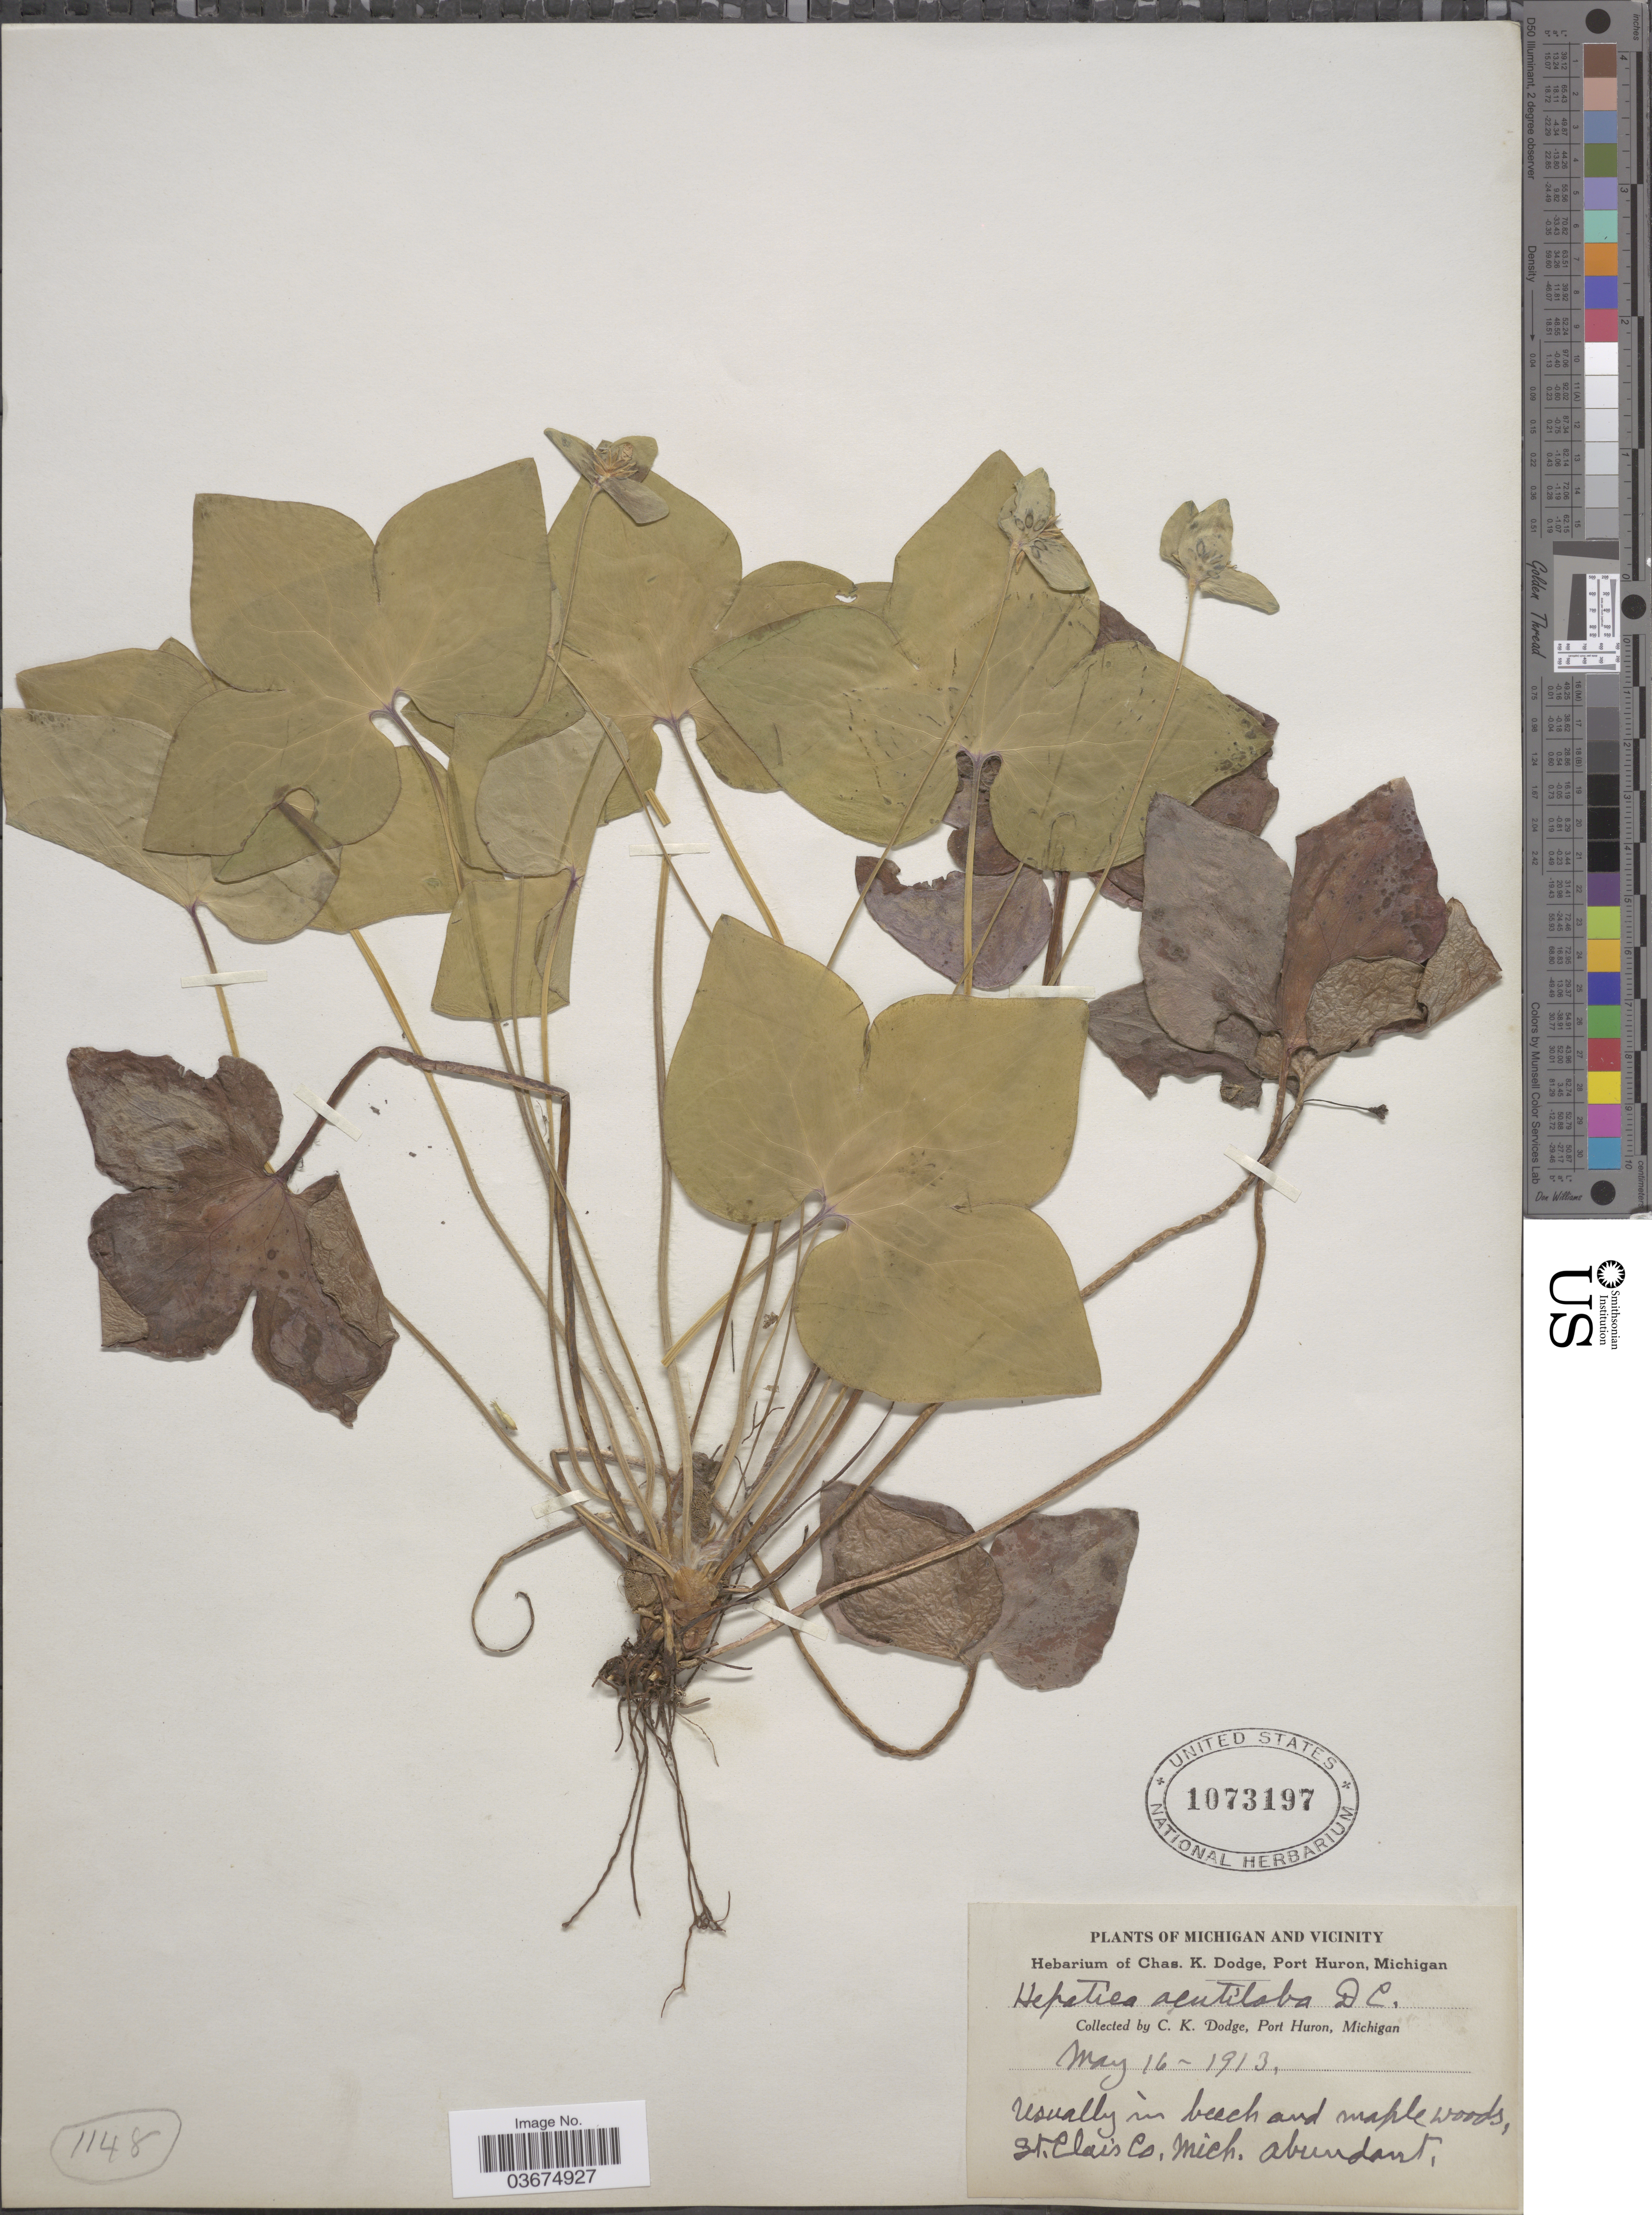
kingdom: Plantae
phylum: Tracheophyta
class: Magnoliopsida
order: Ranunculales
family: Ranunculaceae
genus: Hepatica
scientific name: Hepatica acutiloba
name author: DC.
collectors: C. Dodge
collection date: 1913-05-16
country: United States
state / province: Michigan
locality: Michigan and vicinity. St. Clair Co.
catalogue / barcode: US 1073197